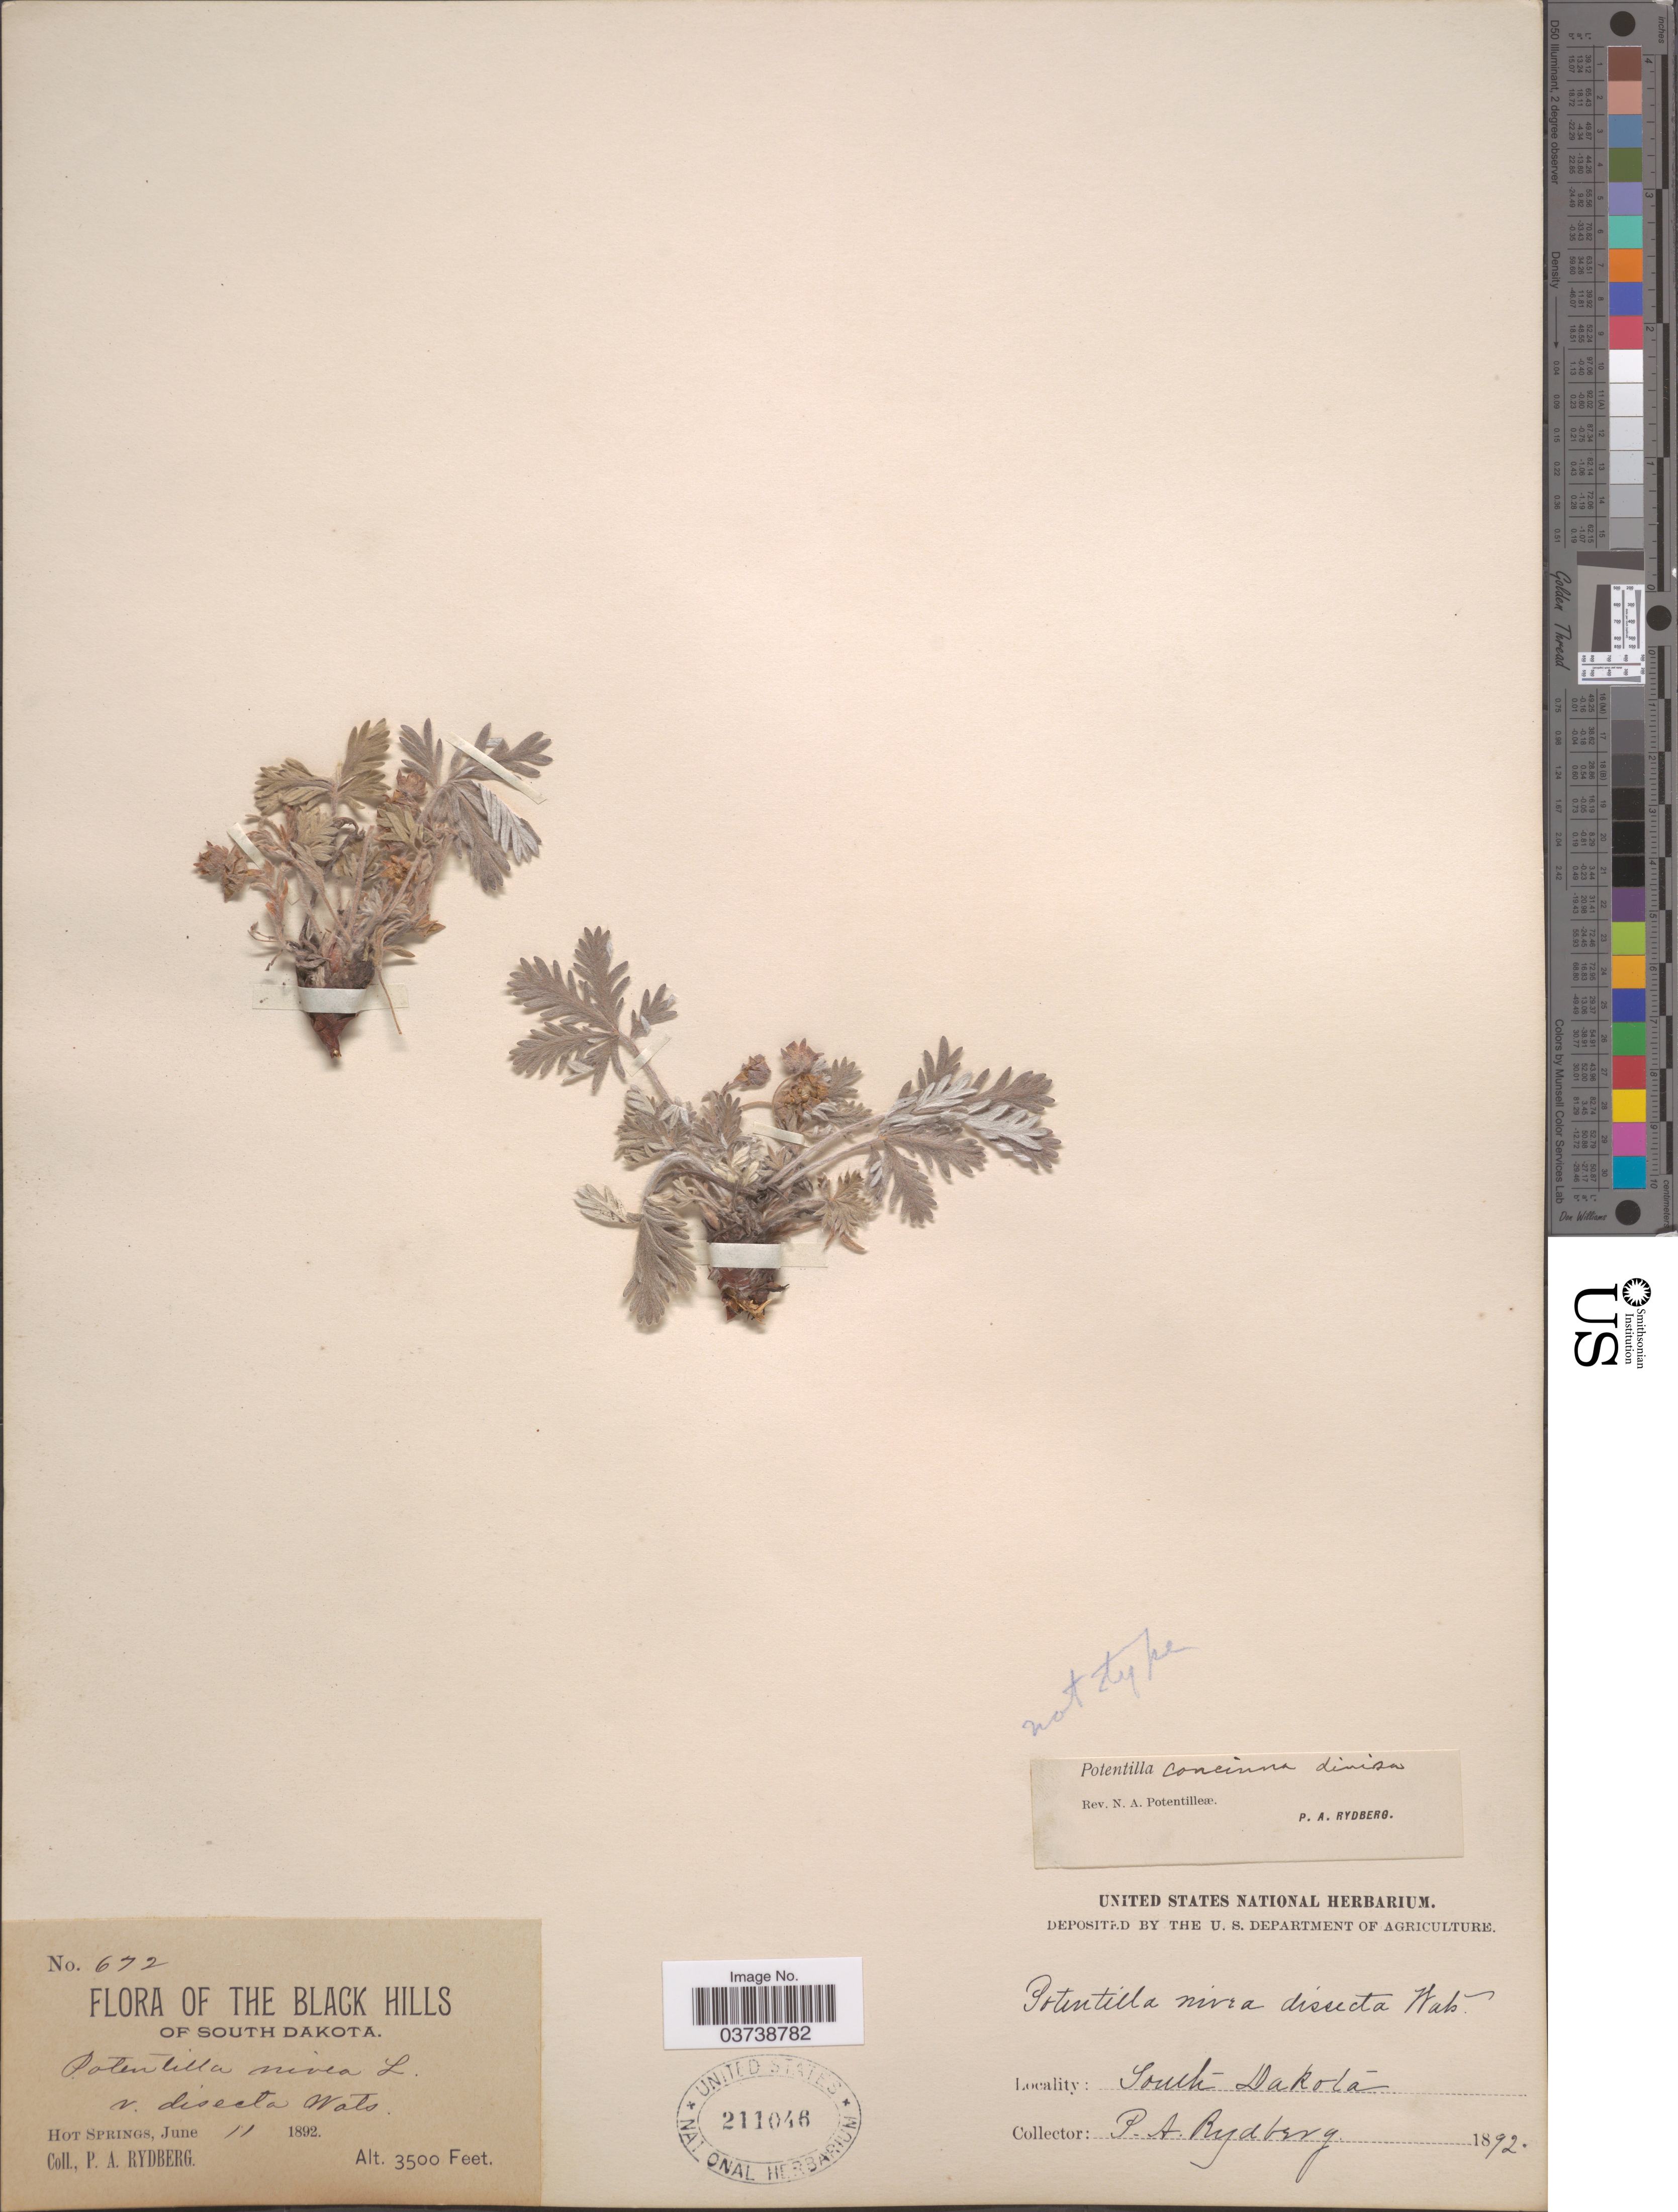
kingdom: Plantae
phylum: Tracheophyta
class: Magnoliopsida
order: Rosales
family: Rosaceae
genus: Potentilla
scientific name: Potentilla concinna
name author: Richardson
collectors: P. A. Rydberg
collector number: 672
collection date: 1892-06-11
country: United States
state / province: South Dakota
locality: The Black Hills. Hot Springs.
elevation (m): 1067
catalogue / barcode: US 211046